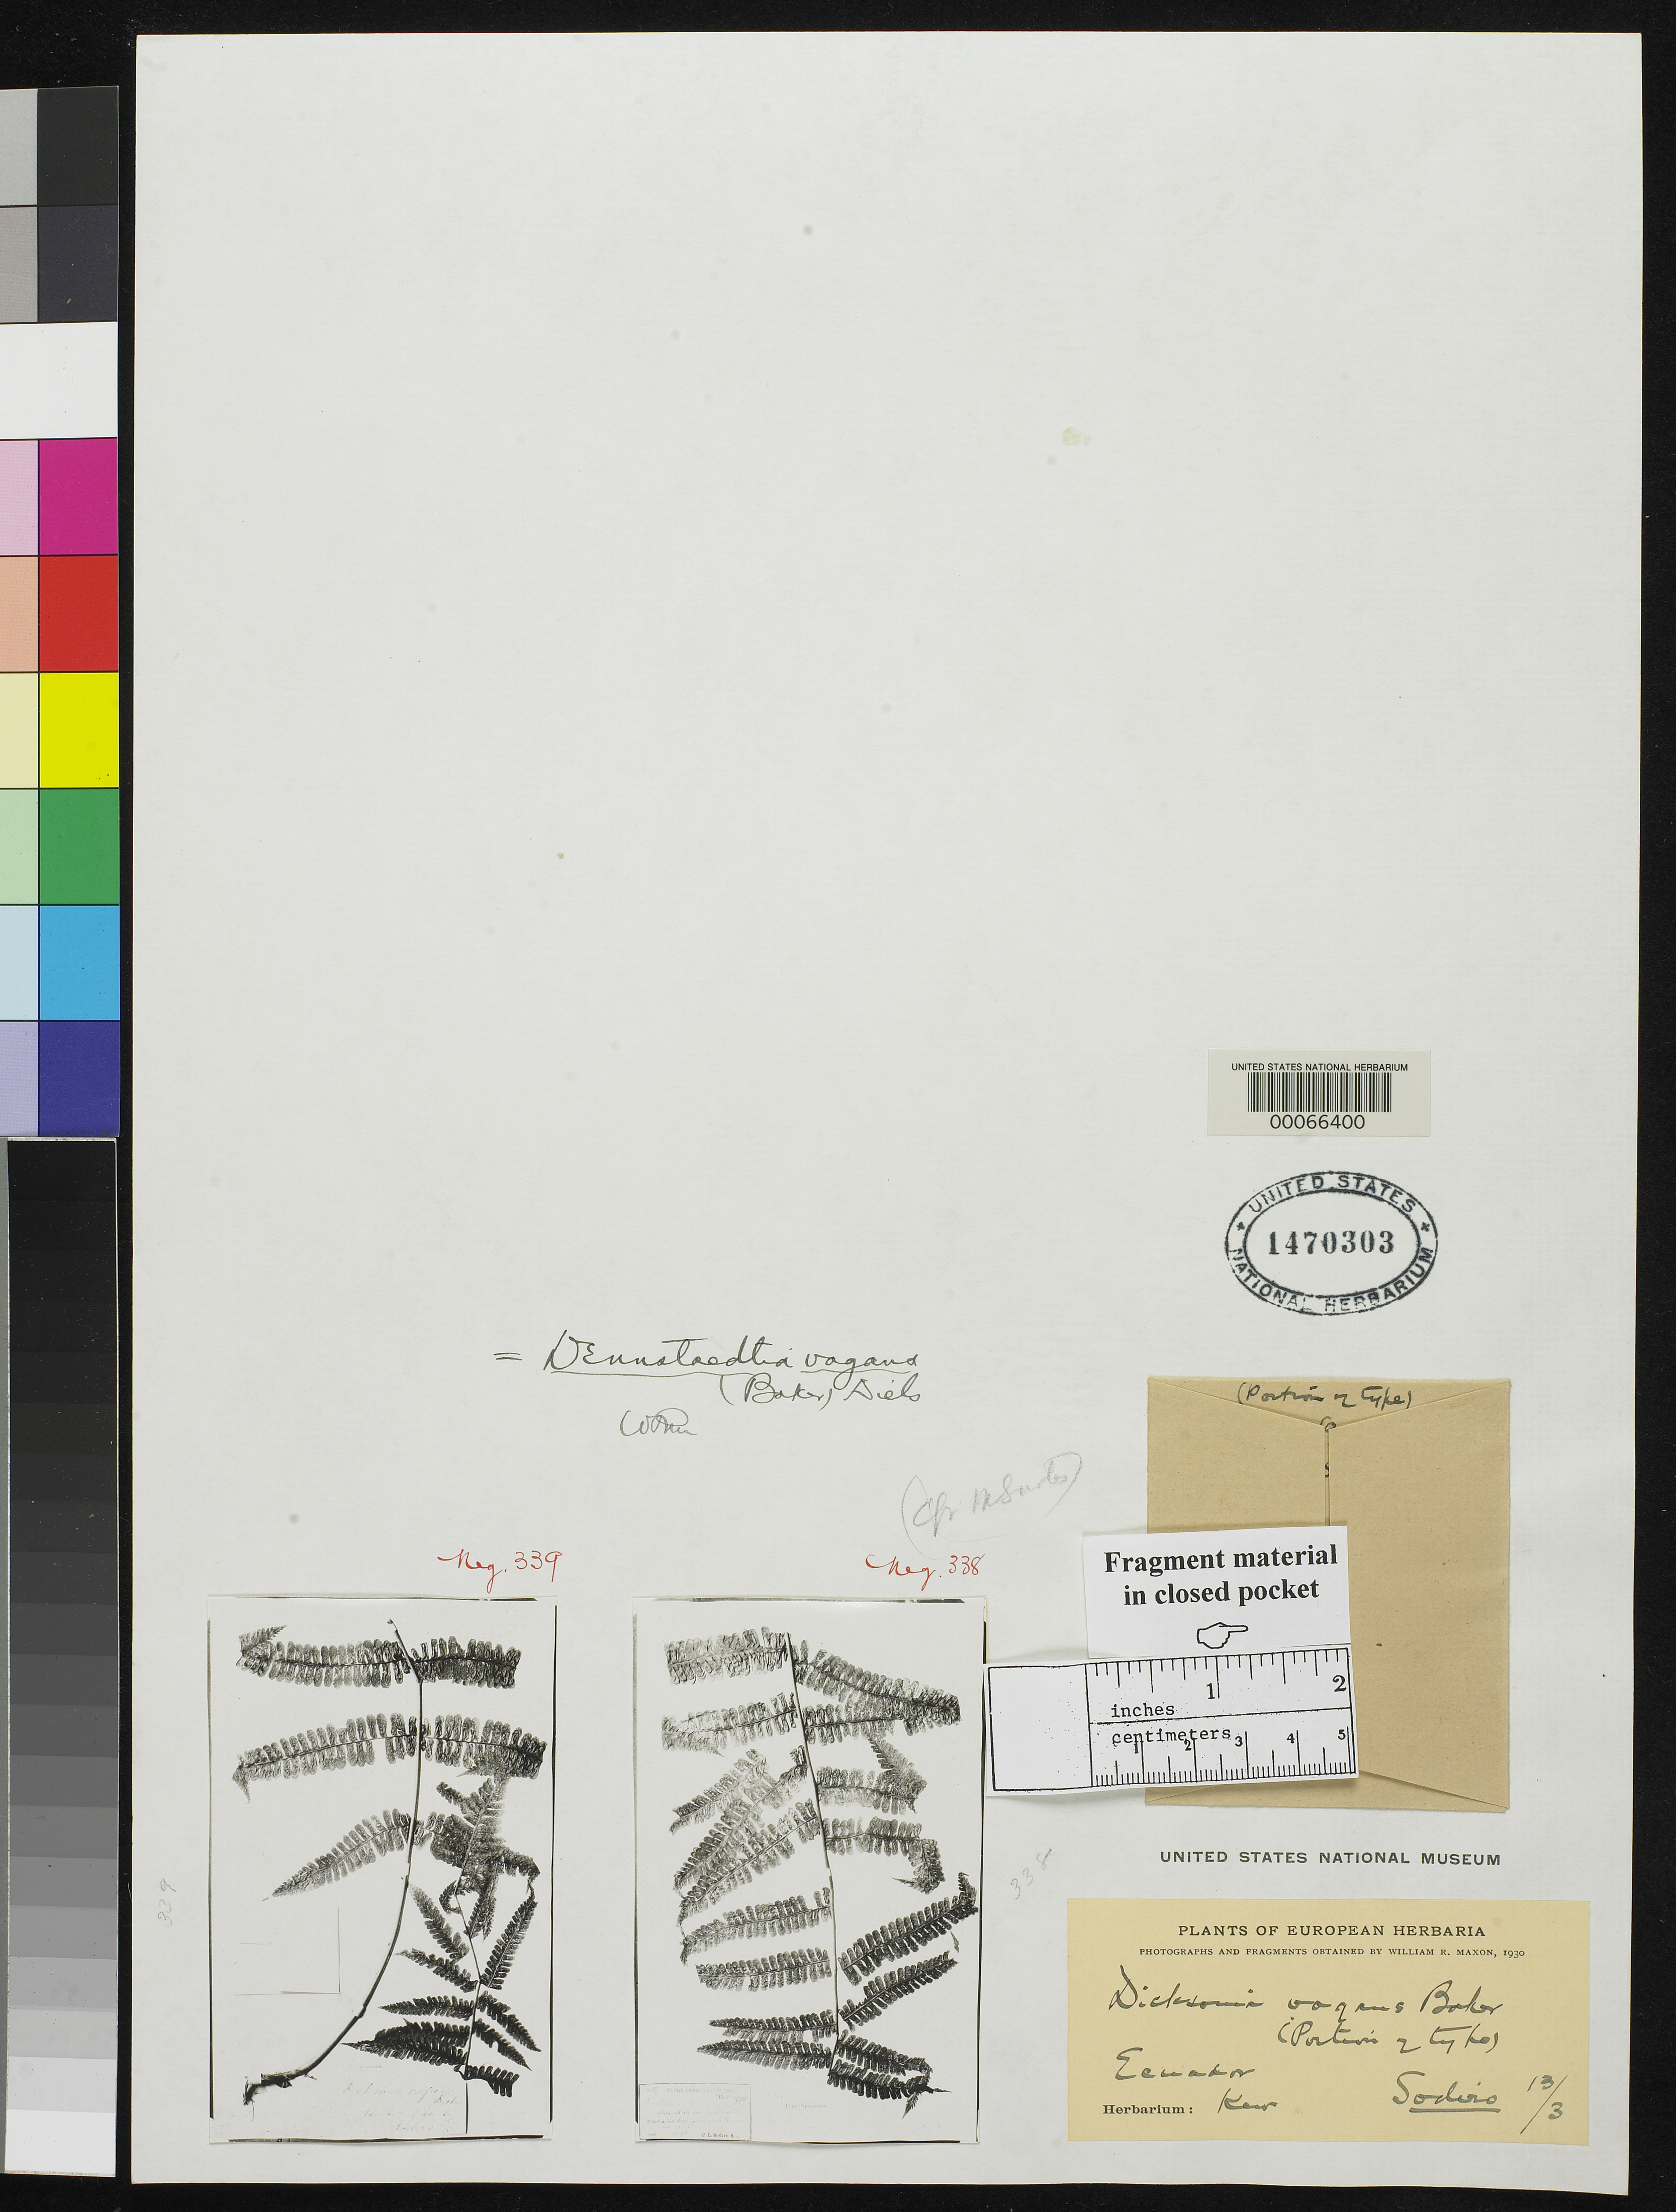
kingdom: Plantae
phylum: Tracheophyta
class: Polypodiopsida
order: Cyatheales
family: Dicksoniaceae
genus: Dicksonia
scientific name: Dicksonia vagans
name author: Baker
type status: Type Collection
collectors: L. Sodiro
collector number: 13/3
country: Ecuador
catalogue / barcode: US 1470303